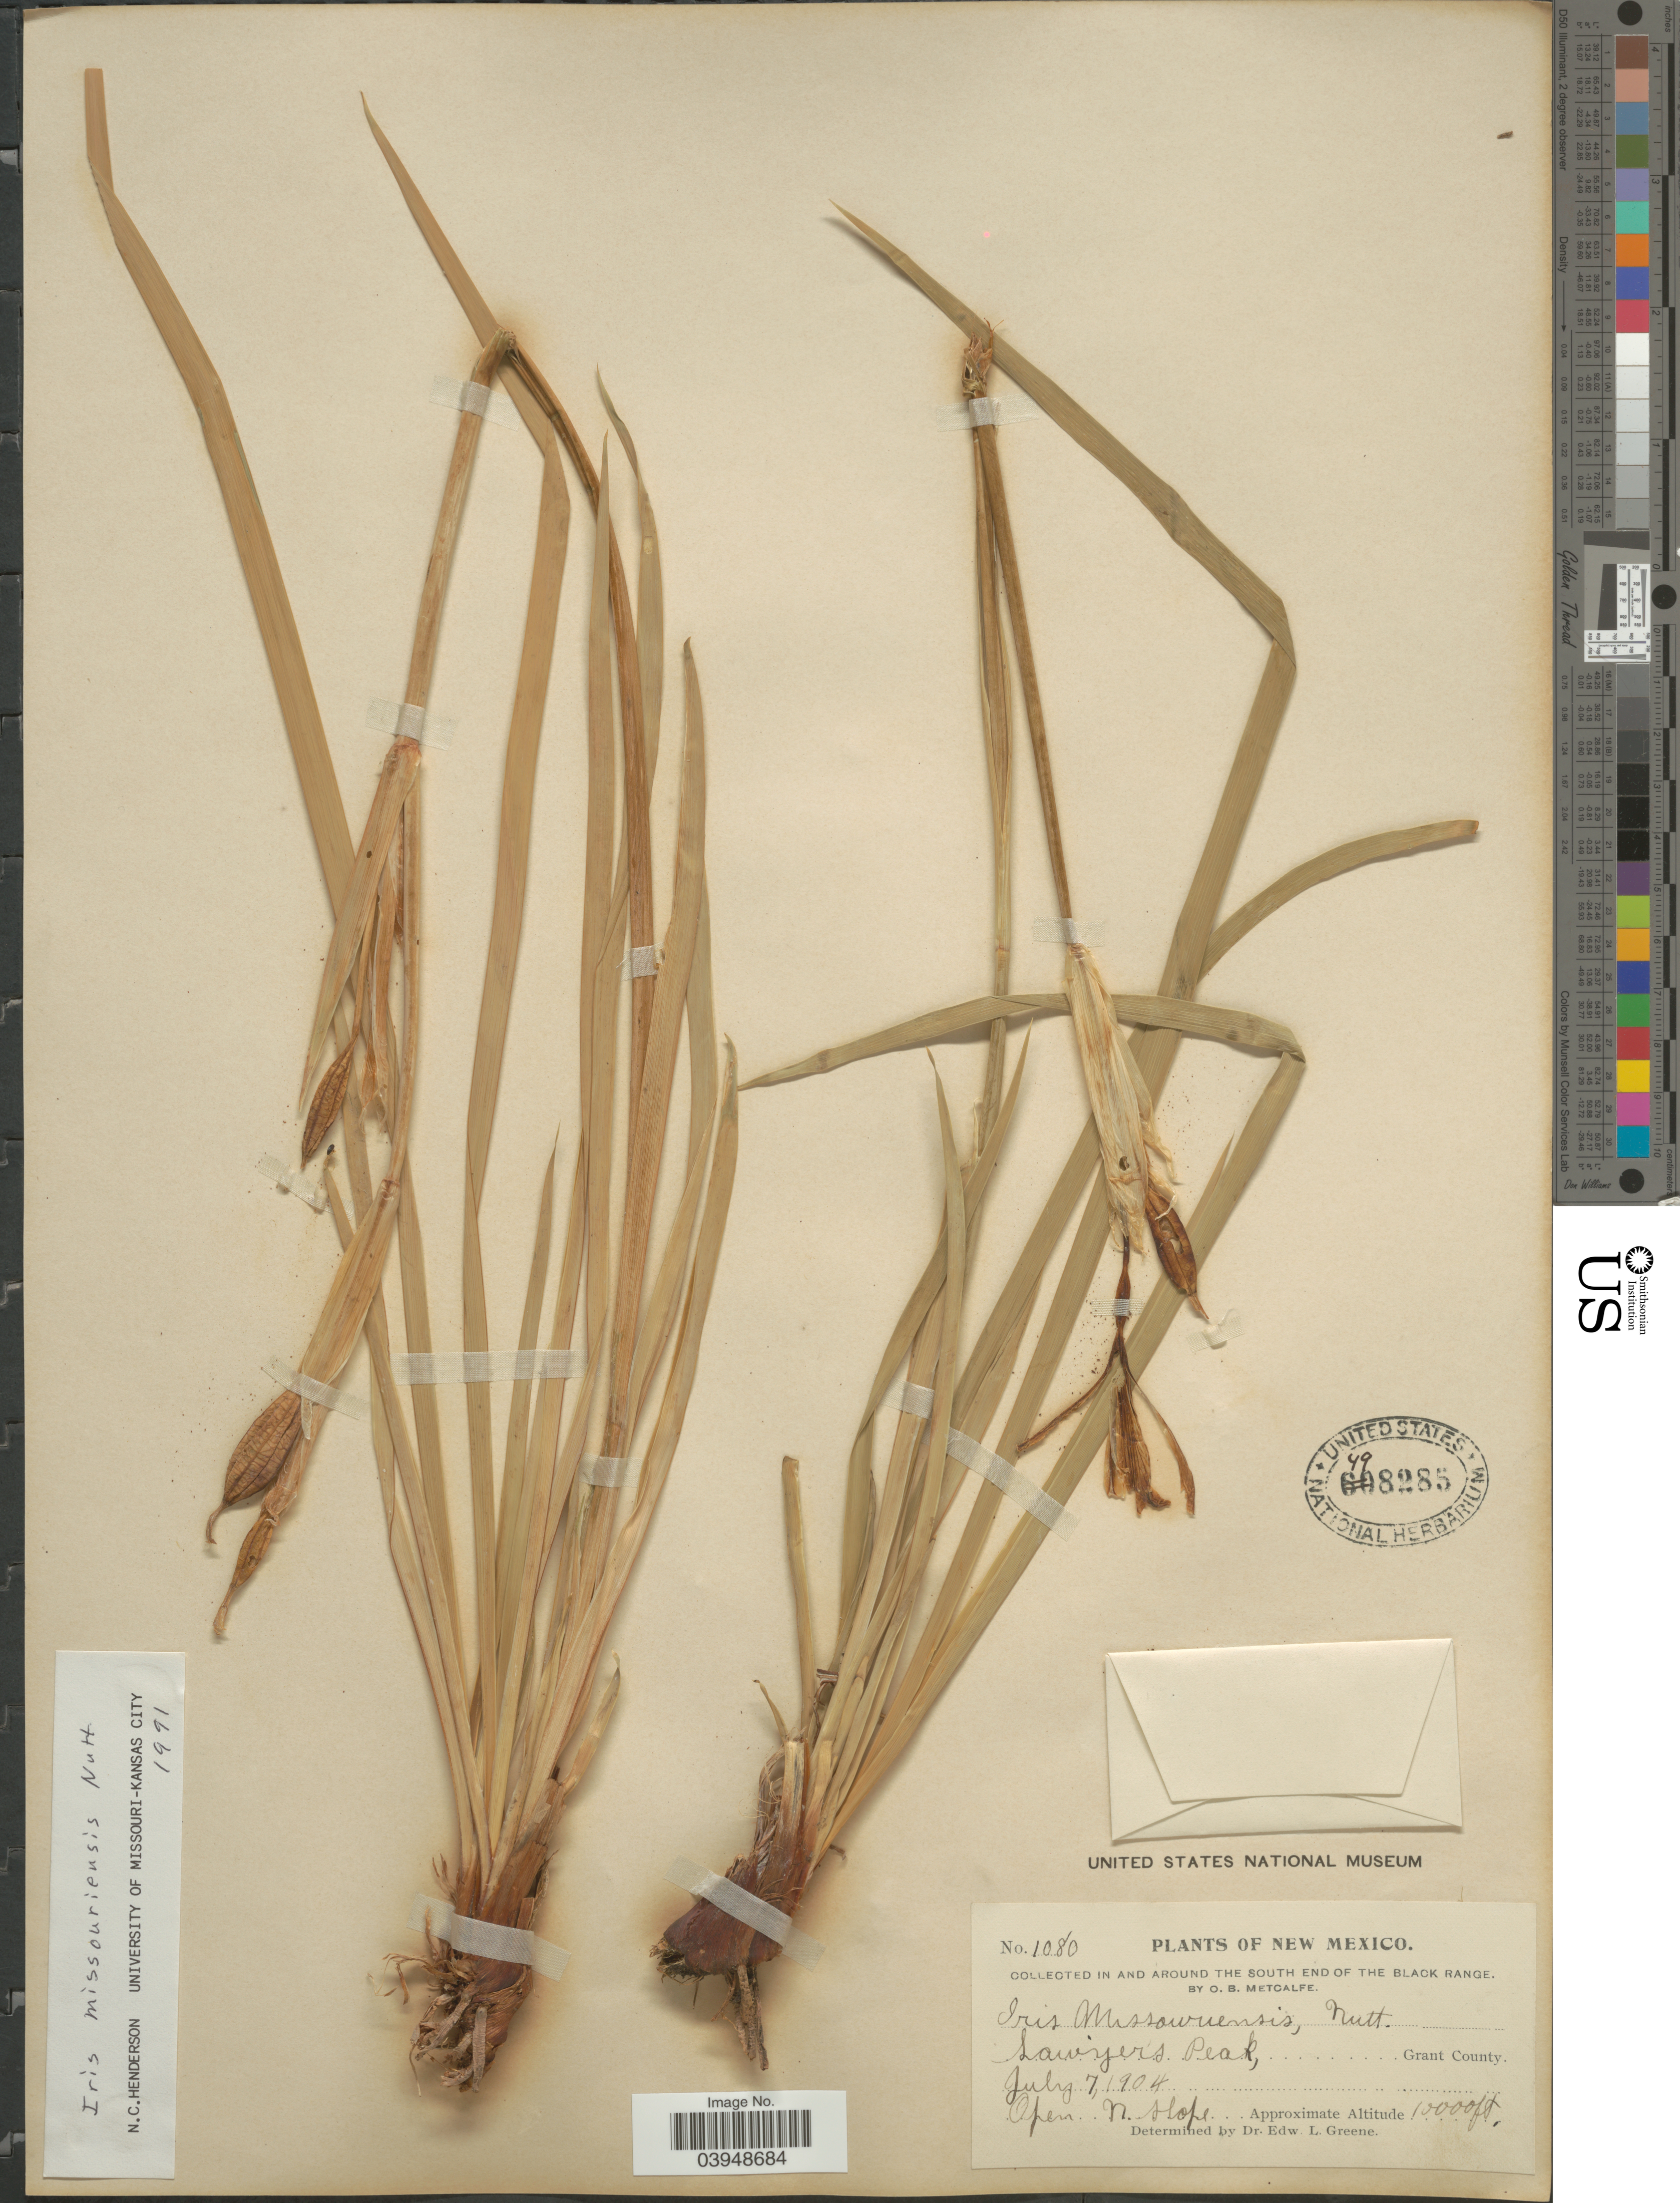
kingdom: Plantae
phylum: Tracheophyta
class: Liliopsida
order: Asparagales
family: Iridaceae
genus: Iris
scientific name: Iris missouriensis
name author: Nutt.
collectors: O. B. Metcalfe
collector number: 1080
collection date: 1904-07-07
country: United States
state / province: New Mexico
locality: In and around the South End of the Black Range. Sawyer's Peak, Grant County. Open N. slope.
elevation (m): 3048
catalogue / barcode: US 498285